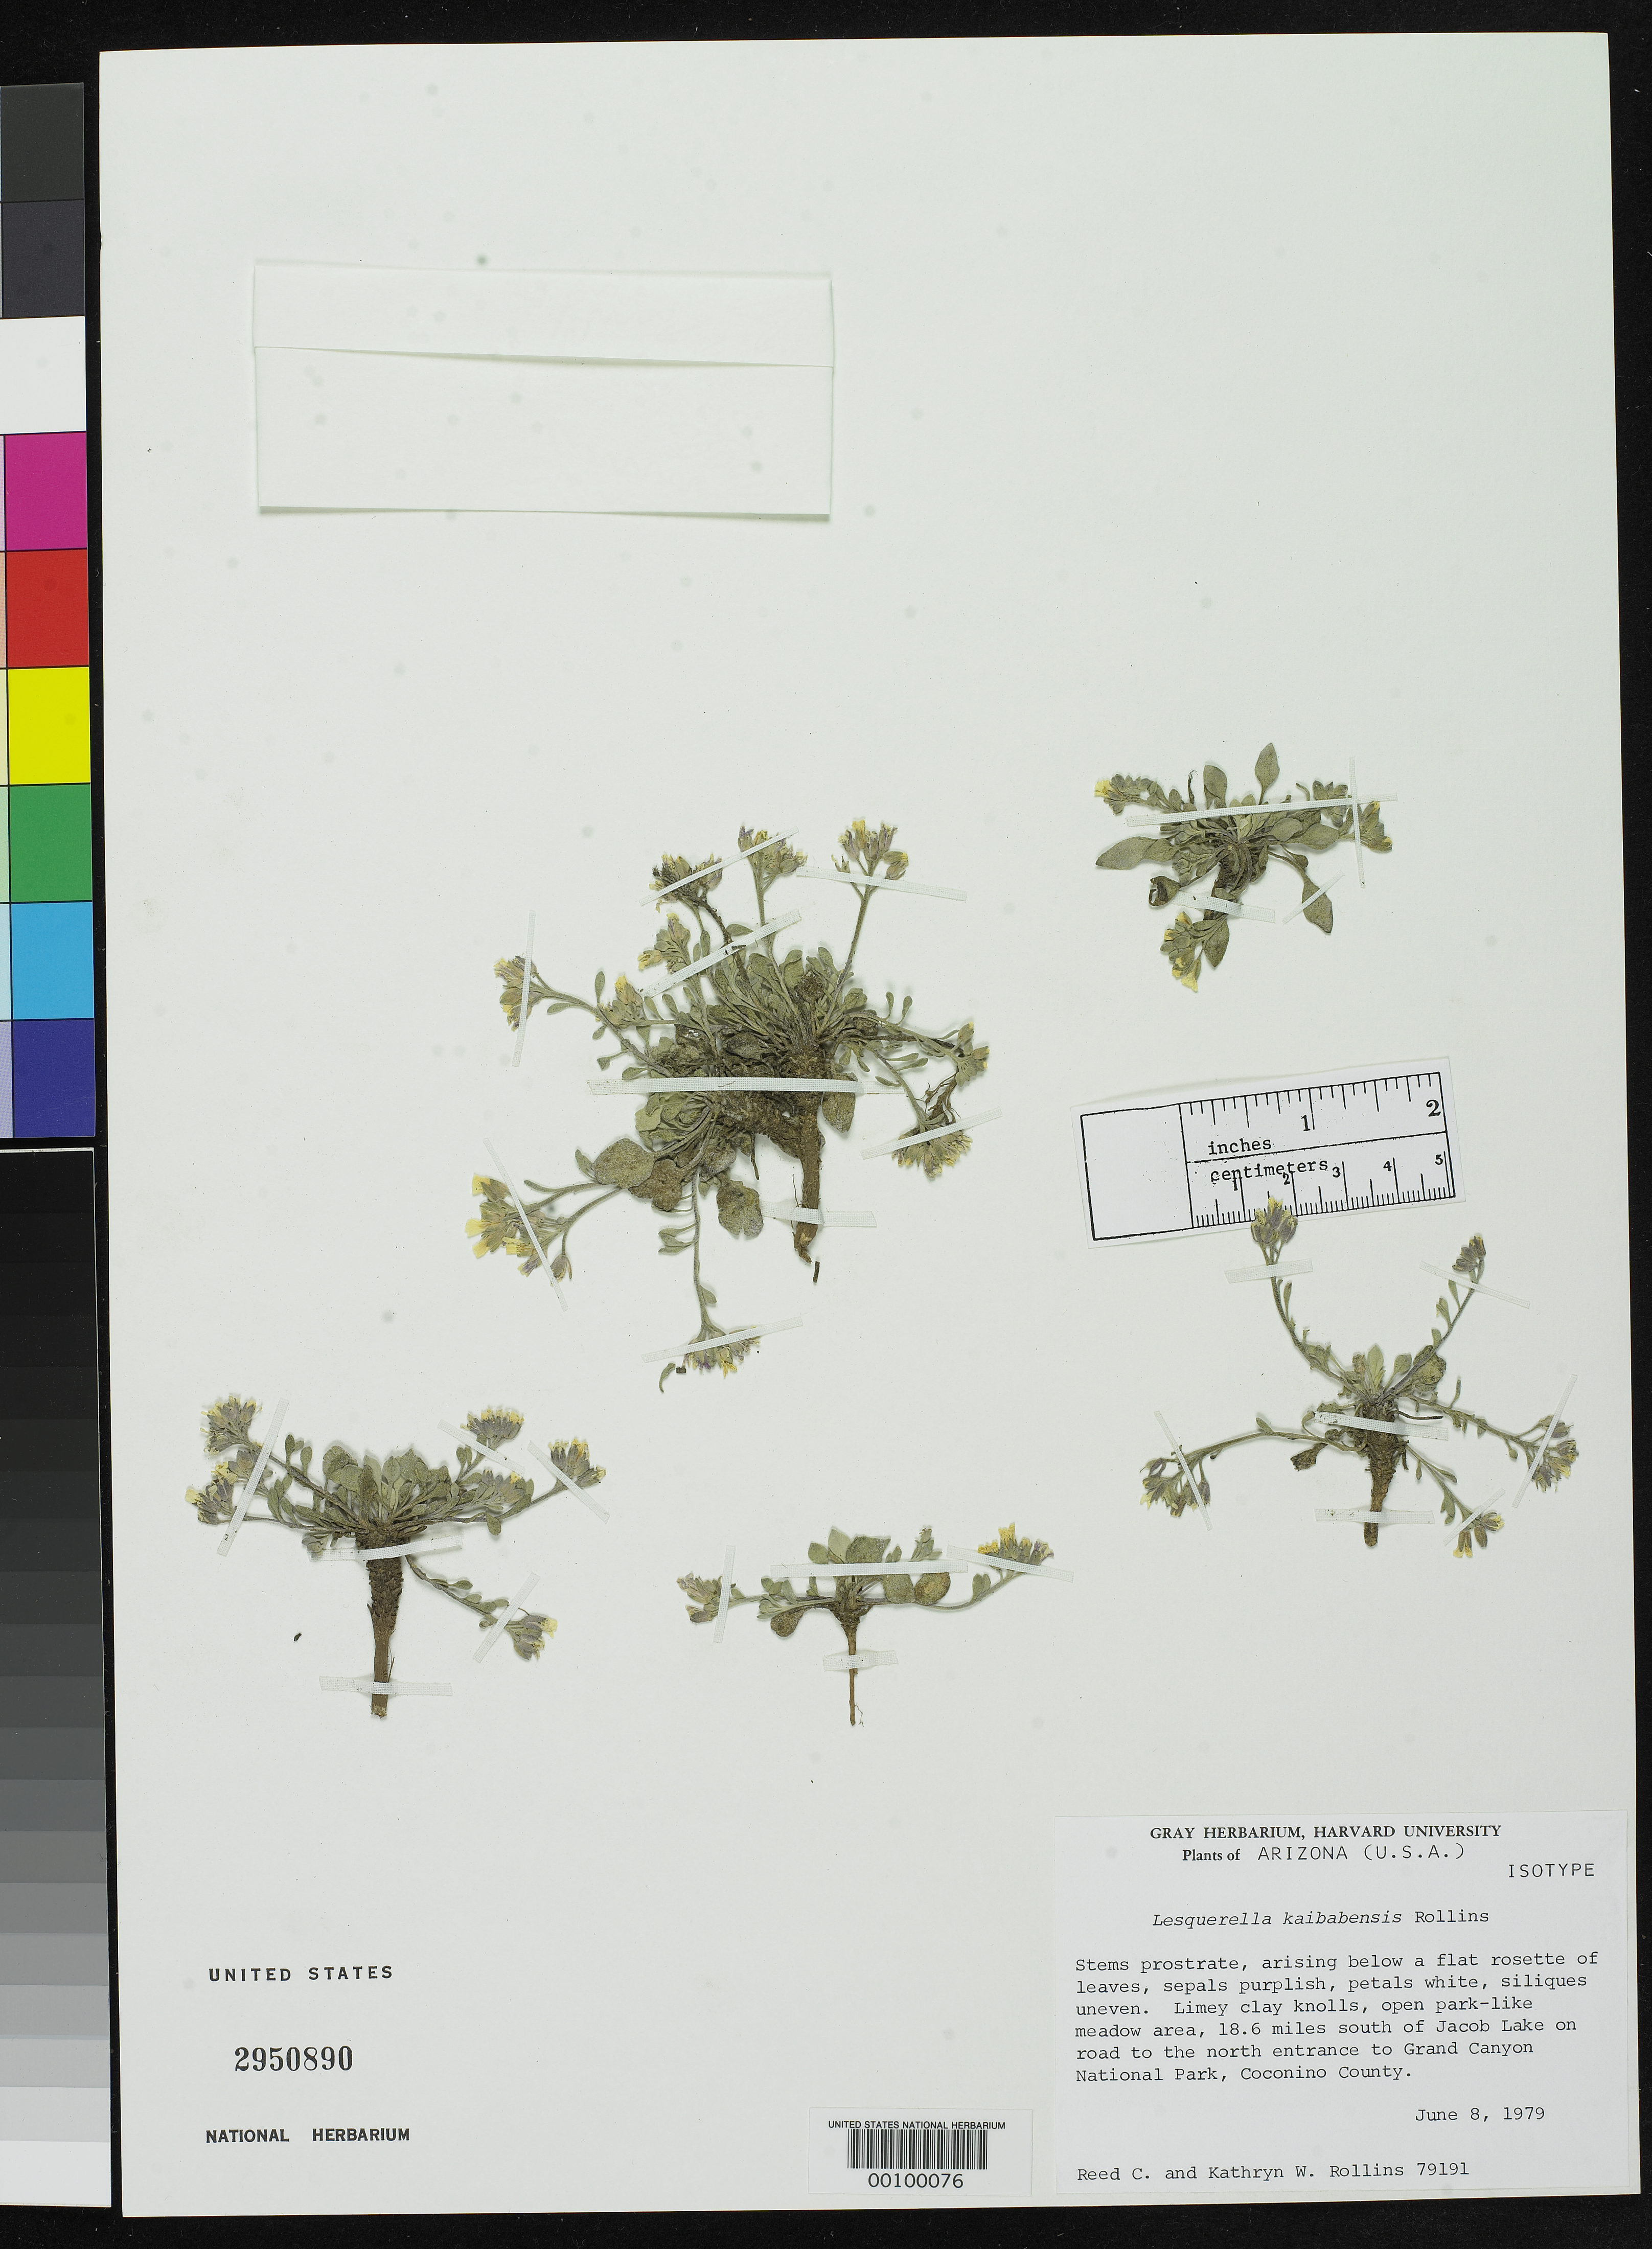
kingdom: Plantae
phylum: Tracheophyta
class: Magnoliopsida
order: Brassicales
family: Brassicaceae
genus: Lesquerella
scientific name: Lesquerella kaibabensis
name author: Rollins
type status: Isotype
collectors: R. C. Rollins & K. W. Rollins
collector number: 79191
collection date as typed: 30 Jun 1979 to 15 May 1944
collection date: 1944-05-15/1979-06-30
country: United States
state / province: Arizona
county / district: Coconino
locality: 18.6 mi S of Jacob Lake on road to N entrance to Grand Canyon Nat. Park.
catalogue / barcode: US 2950890